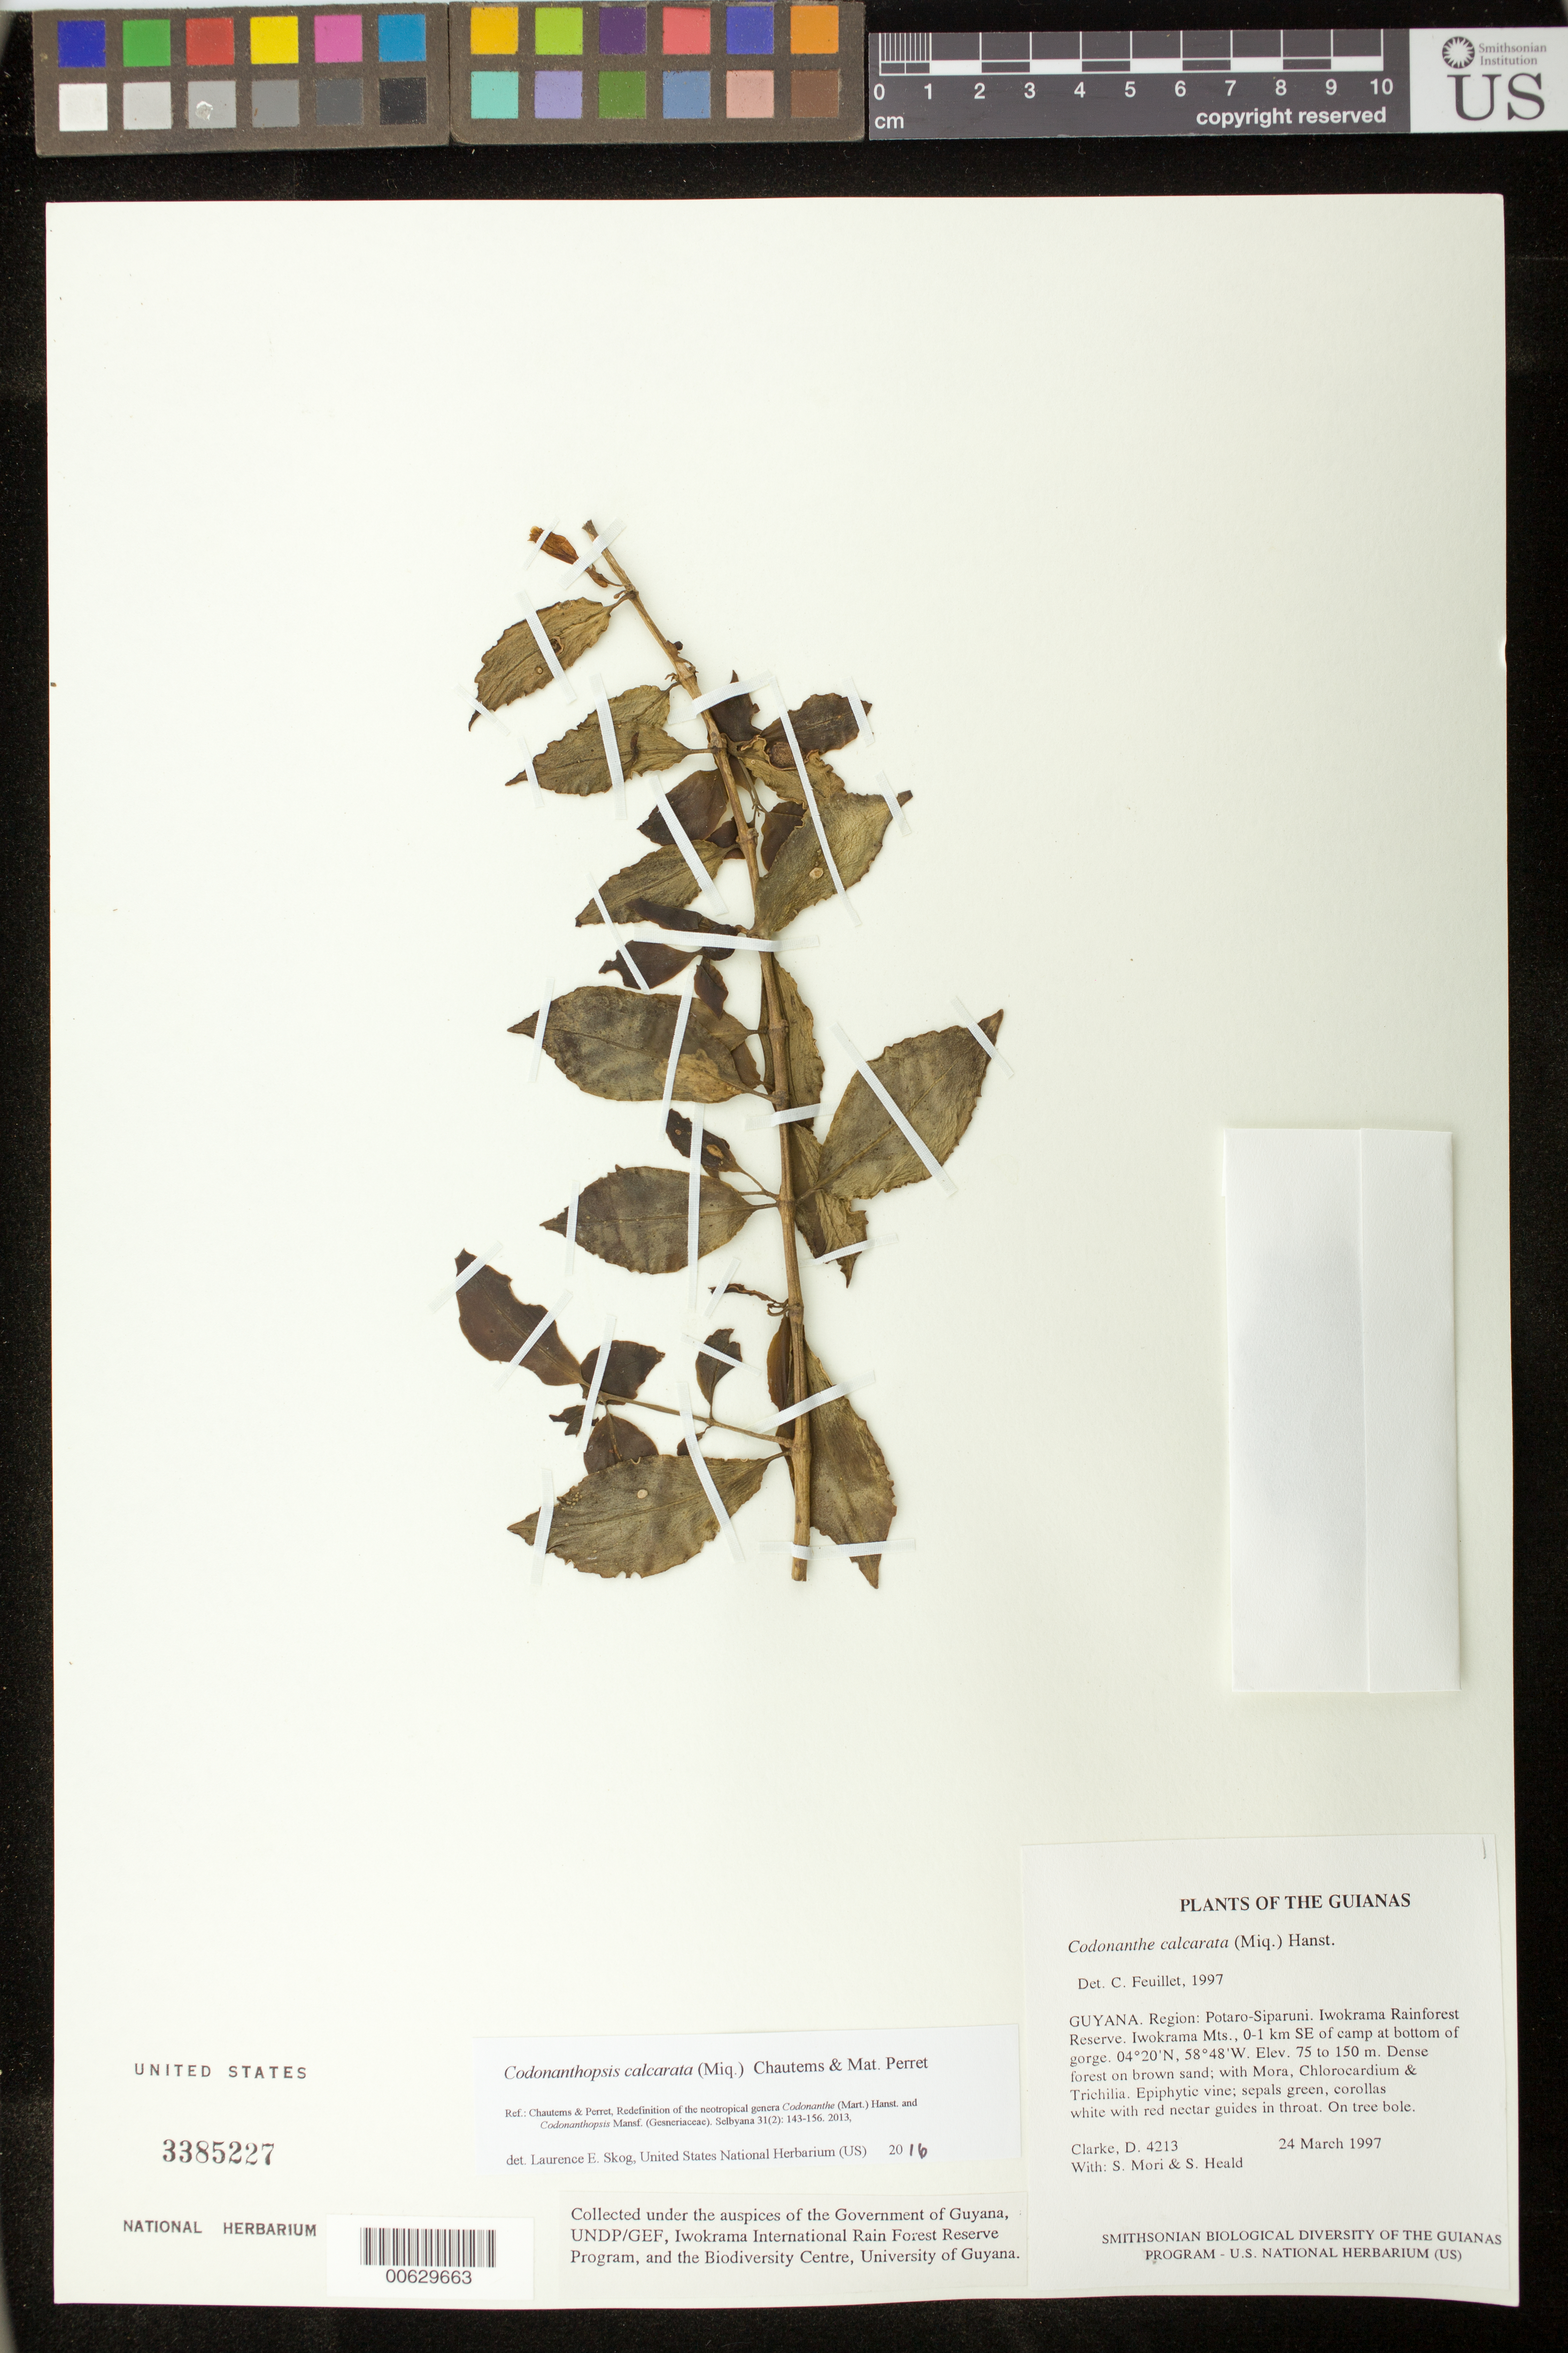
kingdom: Plantae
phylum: Tracheophyta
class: Magnoliopsida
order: Lamiales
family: Gesneriaceae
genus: Codonanthopsis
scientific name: Codonanthopsis calcarata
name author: (Miq.) Chautems & Mat.Perret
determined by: Skog, Laurence E.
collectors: H. D. Clarke, S. Mori & S. Heald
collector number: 4213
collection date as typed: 24 Mar 1997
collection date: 1997-03-24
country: Guyana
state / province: Potaro-Siparuni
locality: Iwokrama Rainforest Reserve; Iwokrama Mts., 0-1 km SE of camp at bottom of gorge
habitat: Dense forest on brown sand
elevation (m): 75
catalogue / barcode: US 3385227